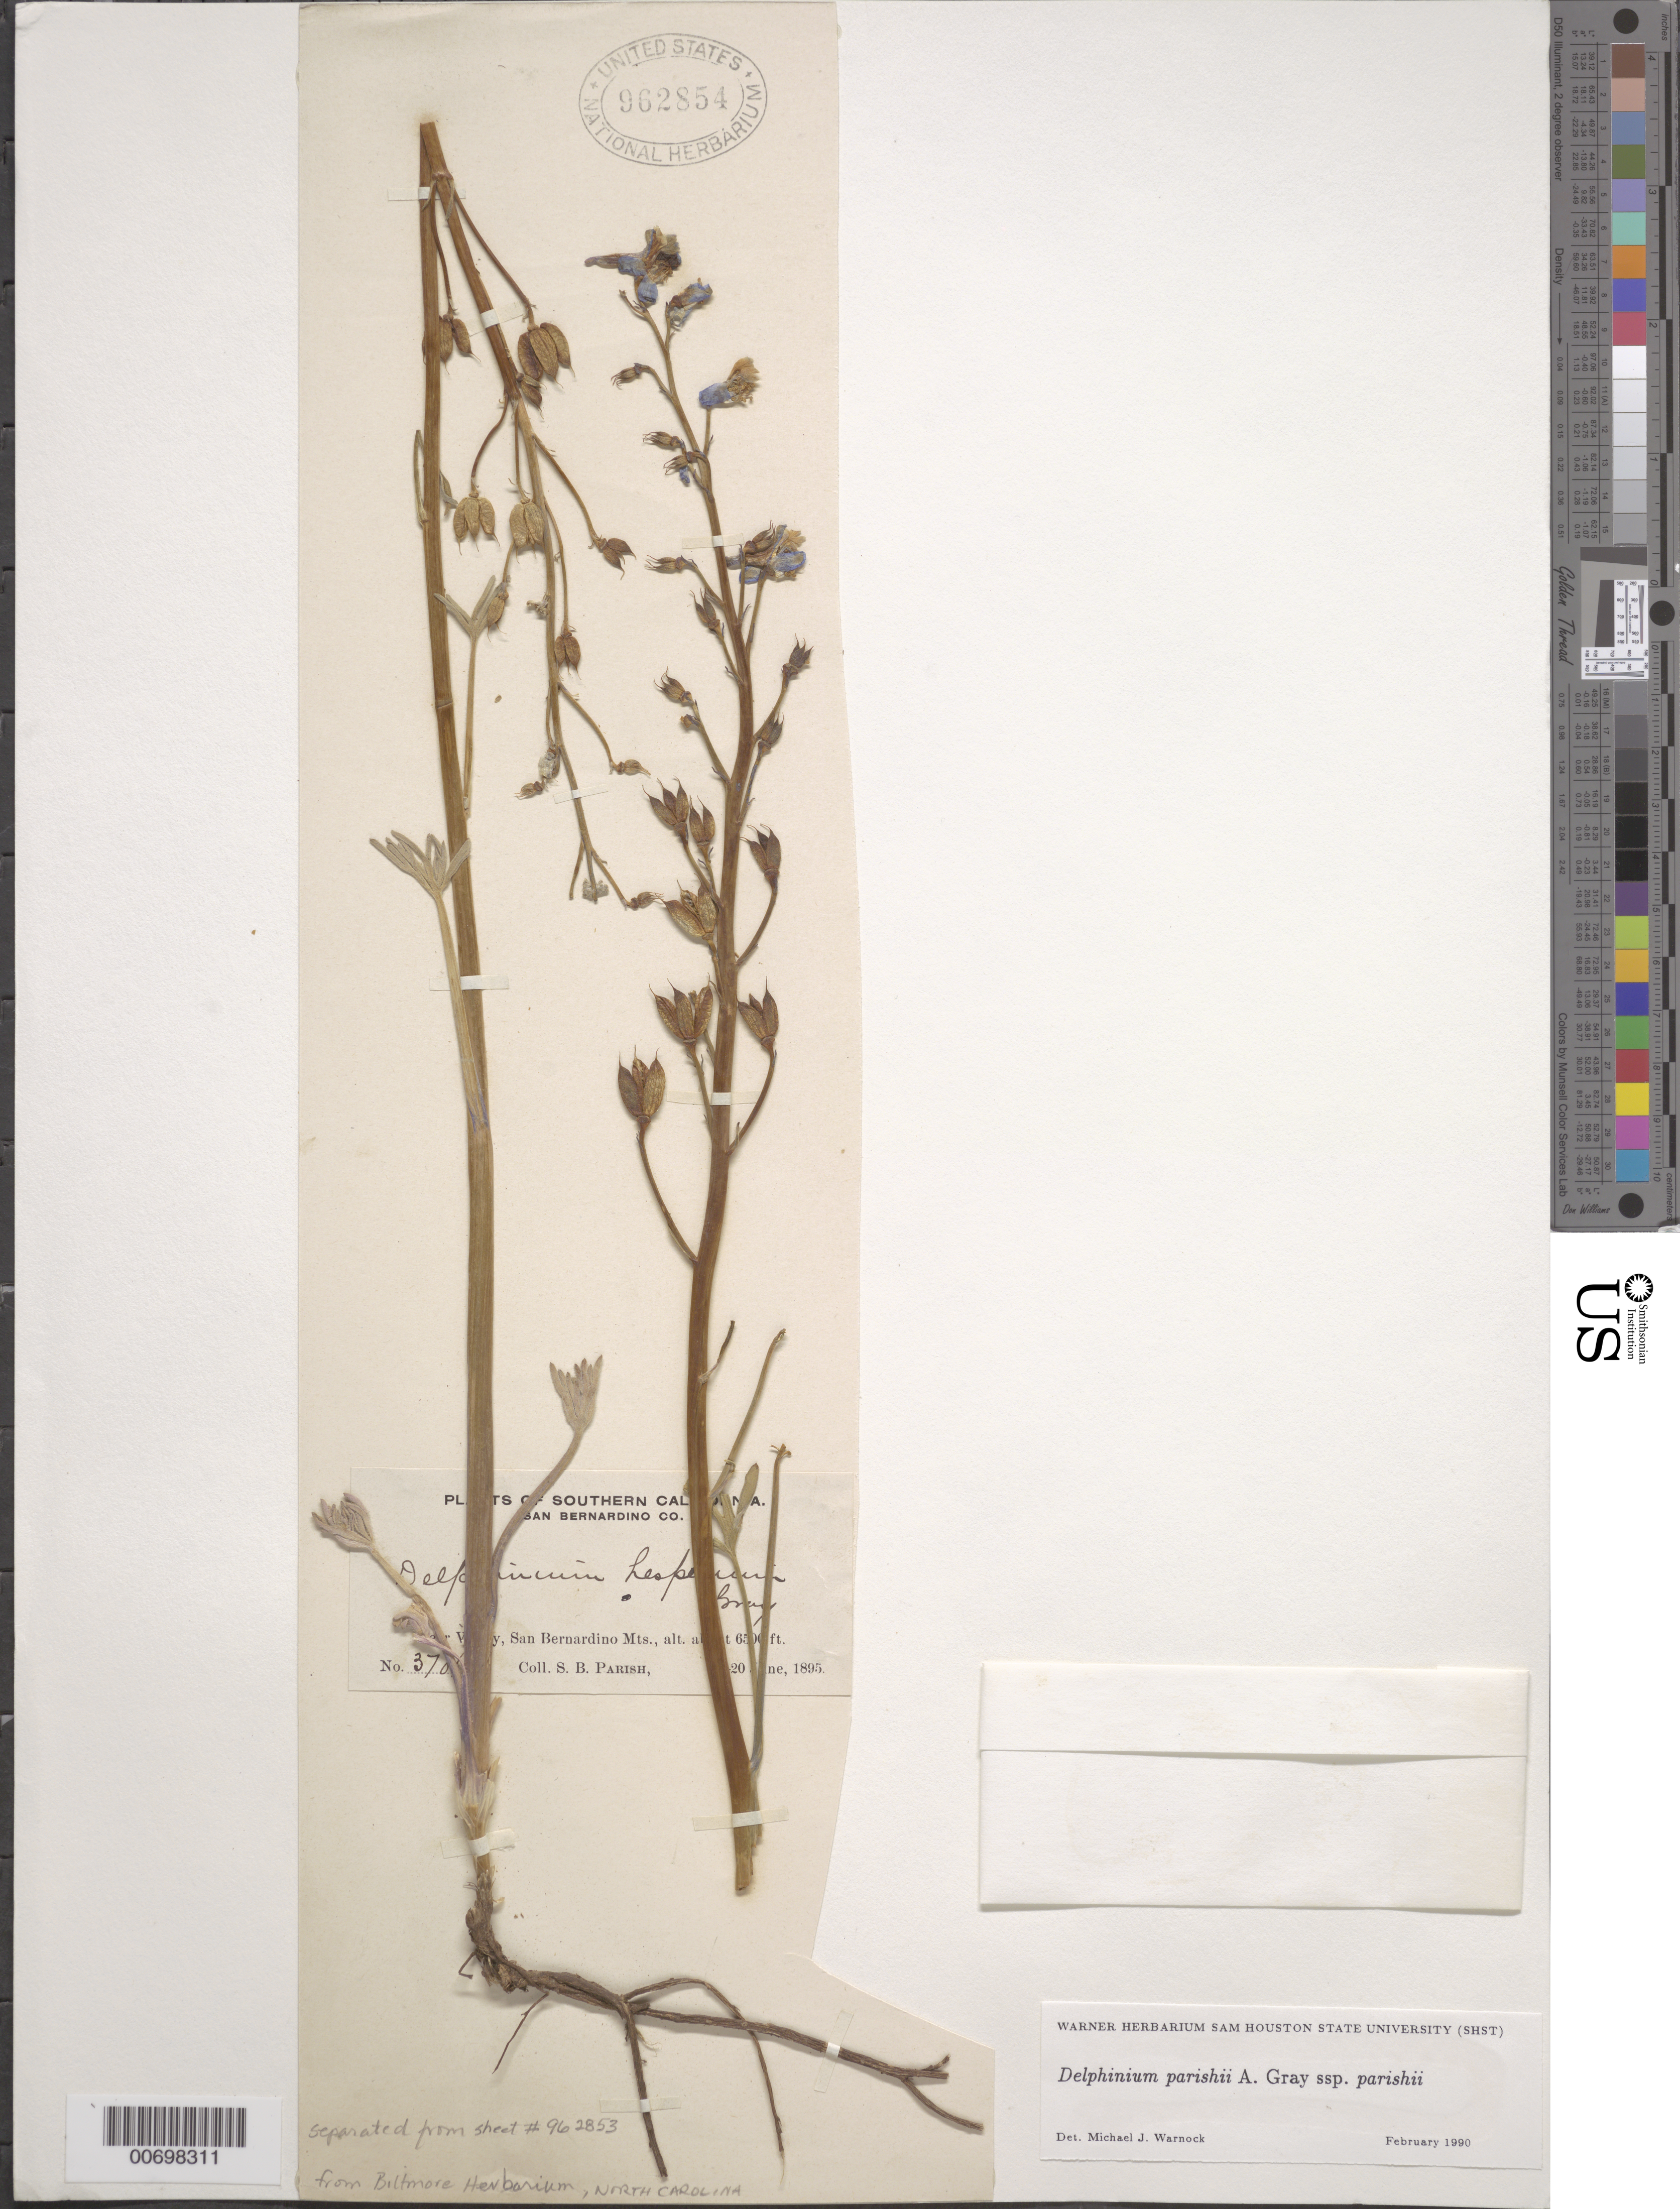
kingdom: Plantae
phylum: Tracheophyta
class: Magnoliopsida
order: Ranunculales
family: Ranunculaceae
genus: Delphinium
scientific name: Delphinium parishii subsp. parishii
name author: A. Gray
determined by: Warnock, M. J., (SHST), Sam Houston State University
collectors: S. B. Parish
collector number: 3781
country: United States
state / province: California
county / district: San Bernardino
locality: Bear Valley, San Berardino Mts.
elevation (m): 1981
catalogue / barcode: US 962854